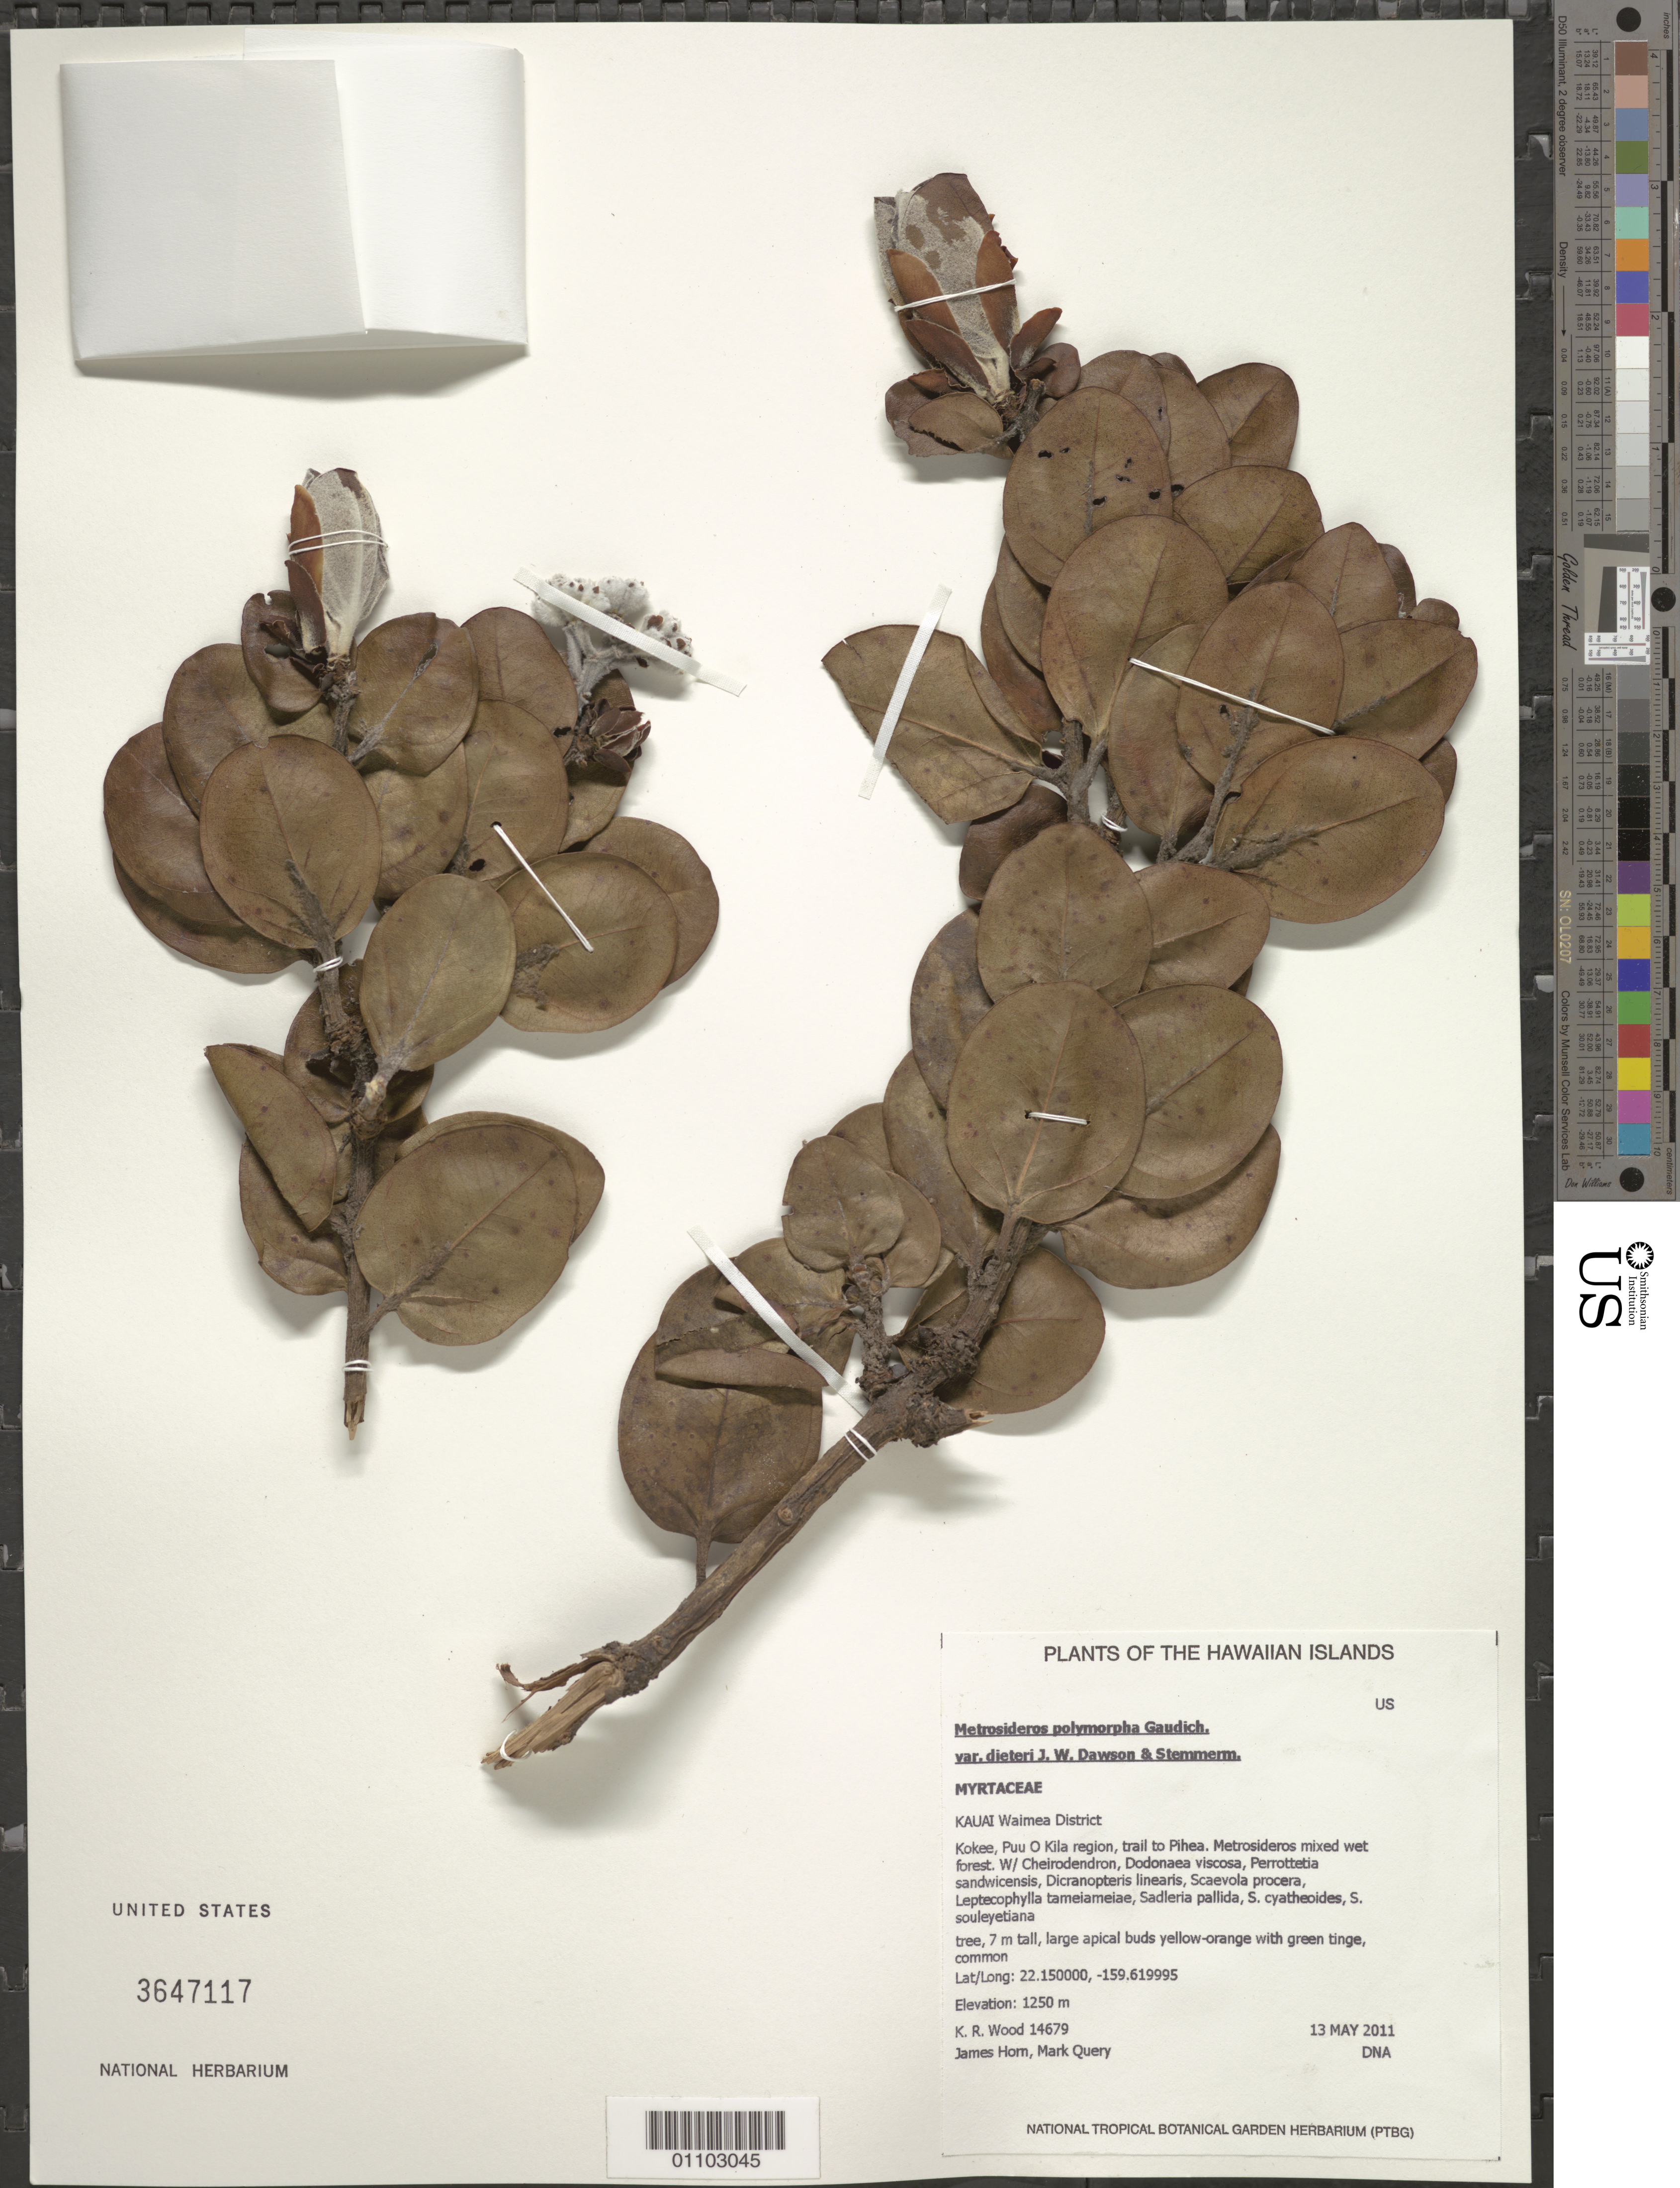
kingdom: Plantae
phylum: Tracheophyta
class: Magnoliopsida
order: Myrtales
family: Myrtaceae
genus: Metrosideros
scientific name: Metrosideros polymorpha var. dieteri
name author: J.W. Dawson & Stemmerm.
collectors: K. R. Wood, J. Horn & M. Query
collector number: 14679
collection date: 2011-05-13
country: United States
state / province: Hawaii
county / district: Kauai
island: Kaua'i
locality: Waimea District, Koke'e, Pu'u O Kila region, trail to Pihea.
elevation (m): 1250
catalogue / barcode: US 3647117